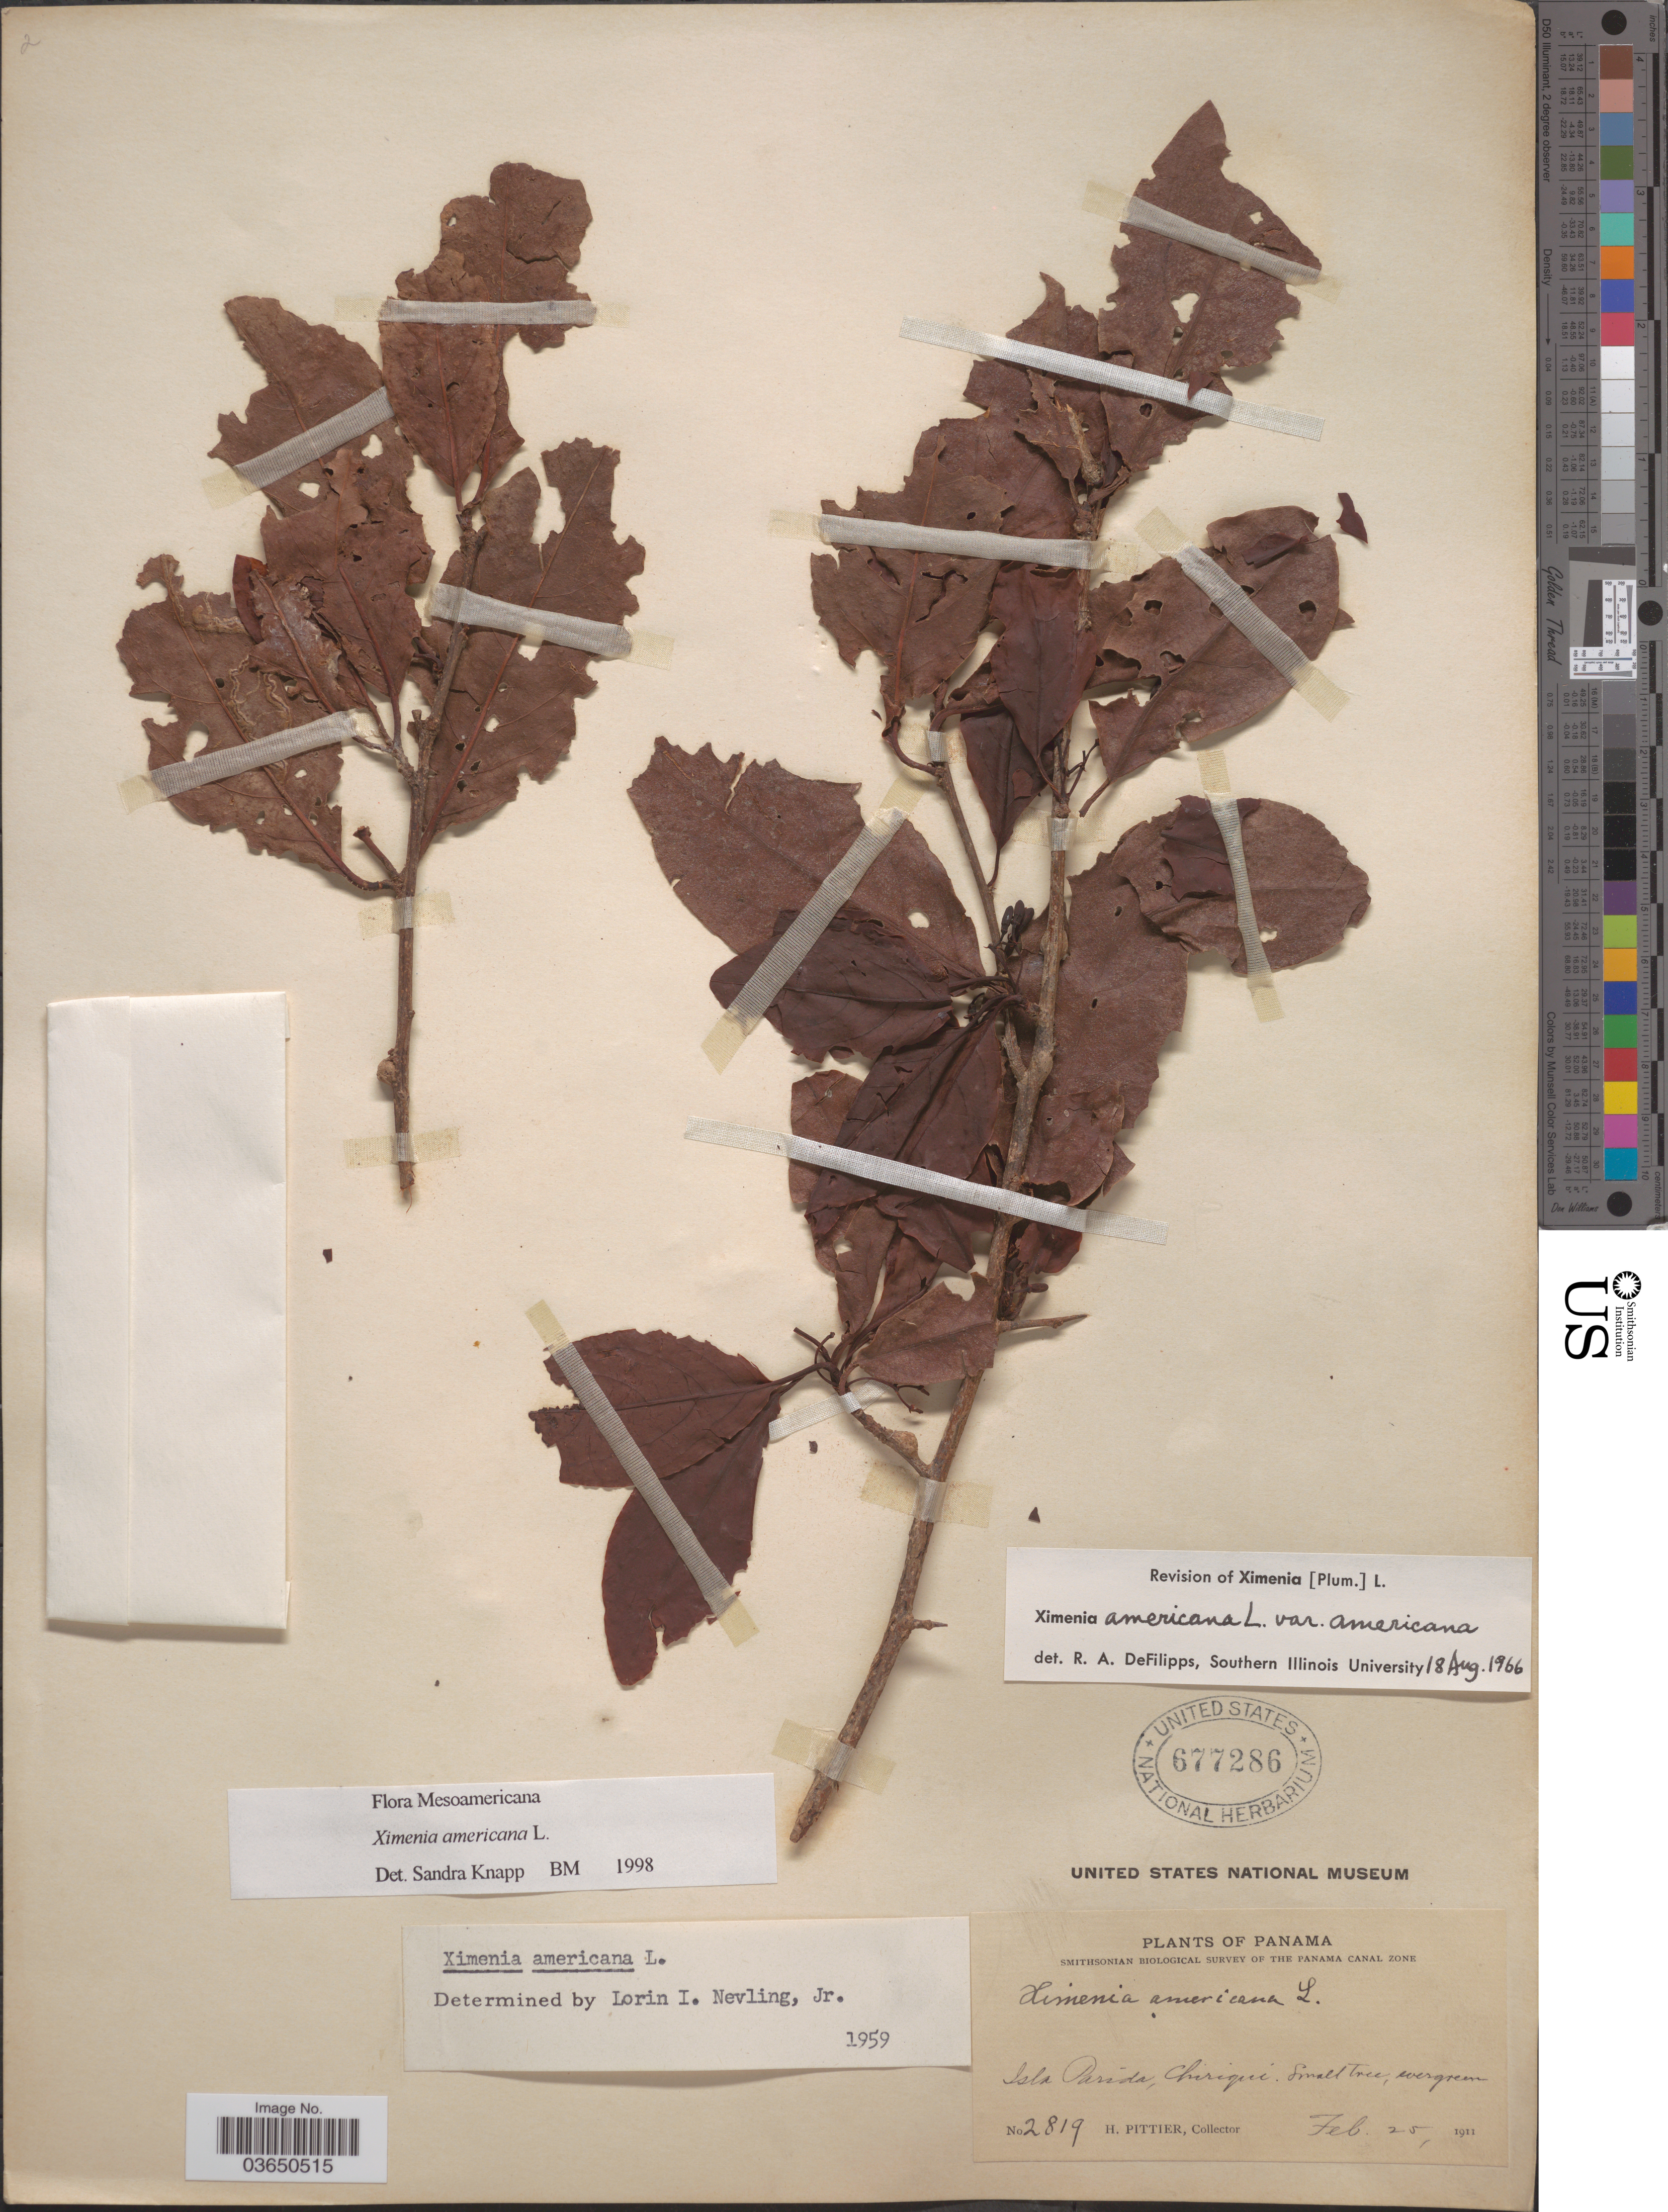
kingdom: Plantae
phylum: Tracheophyta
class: Magnoliopsida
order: Santalales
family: Ximeniaceae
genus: Ximenia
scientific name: Ximenia americana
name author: L.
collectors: H. F. Pittier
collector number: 2819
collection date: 1911-02-25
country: Panama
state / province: Chiriqui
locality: Isla Parida.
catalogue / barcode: US 677286